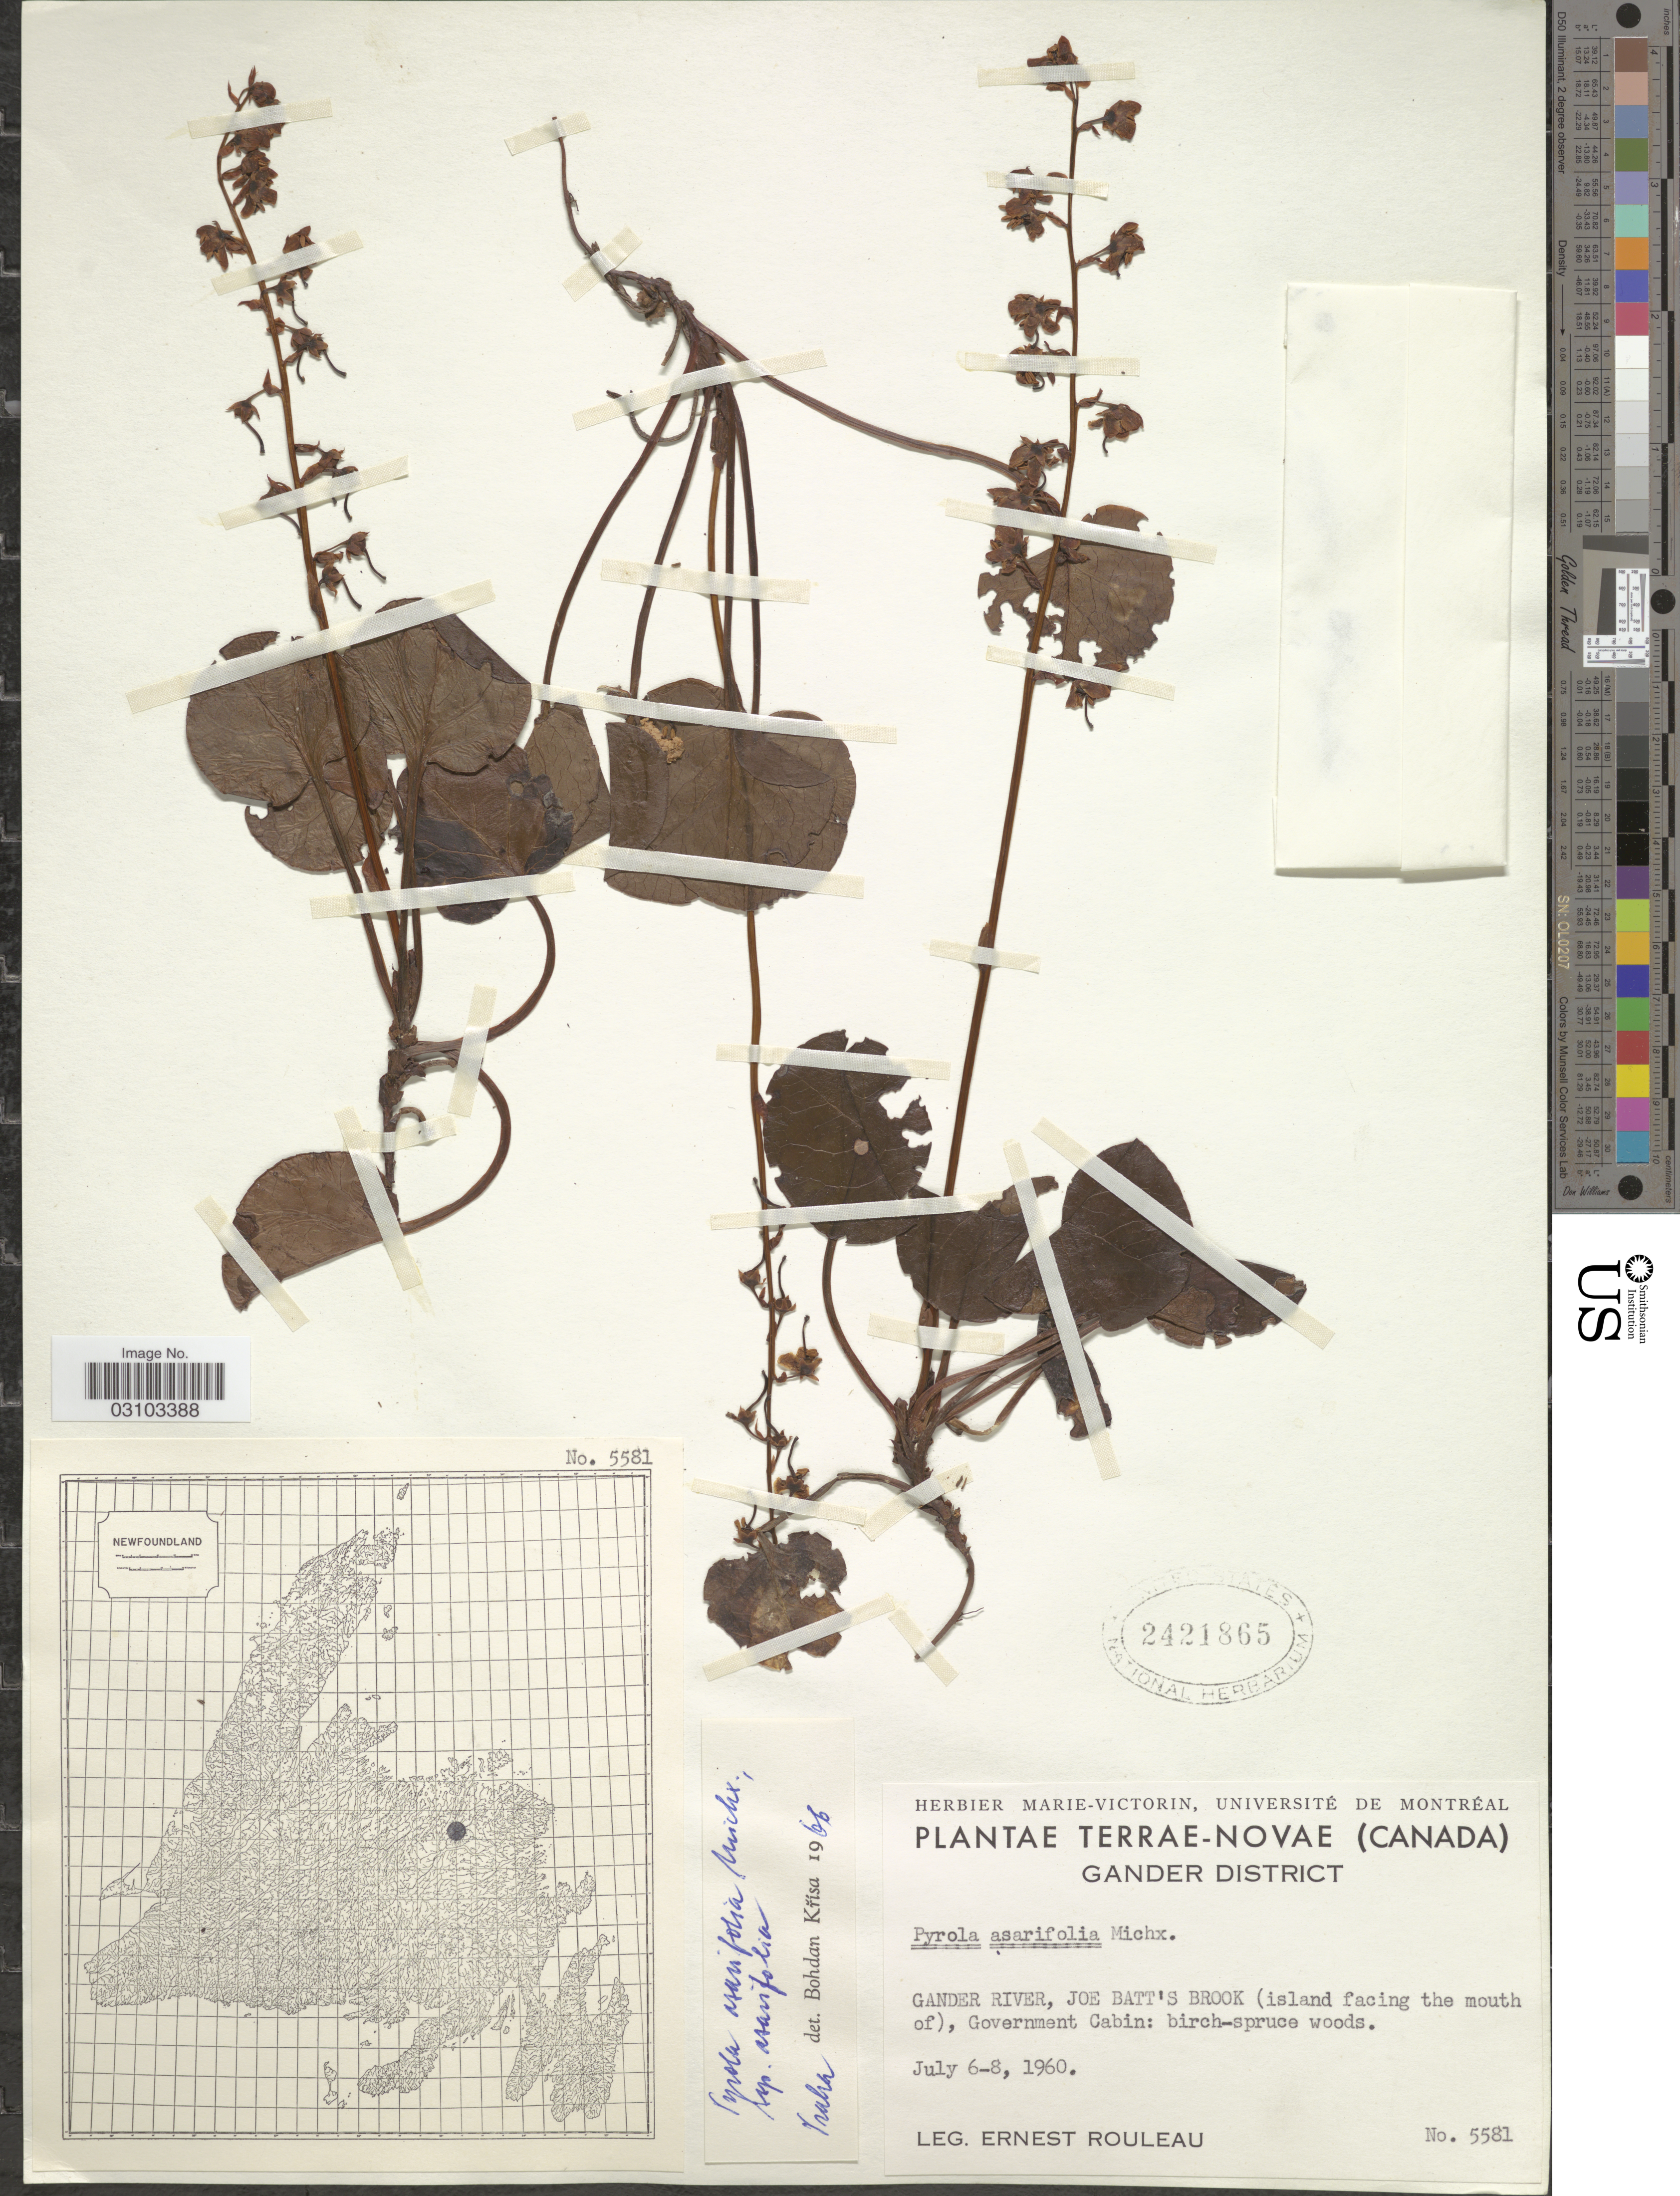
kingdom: Plantae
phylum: Tracheophyta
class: Magnoliopsida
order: Ericales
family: Ericaceae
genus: Pyrola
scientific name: Pyrola asarifolia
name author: Michx.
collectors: E. Rouleau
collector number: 5581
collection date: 1960-07-06/1960-07-08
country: Canada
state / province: Newfoundland and Labrador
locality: Terrae-Novae, Gander District, Gander River, Joe Batt's Brook (island facing the mouth of), Government Cabin.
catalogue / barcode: US 2421865